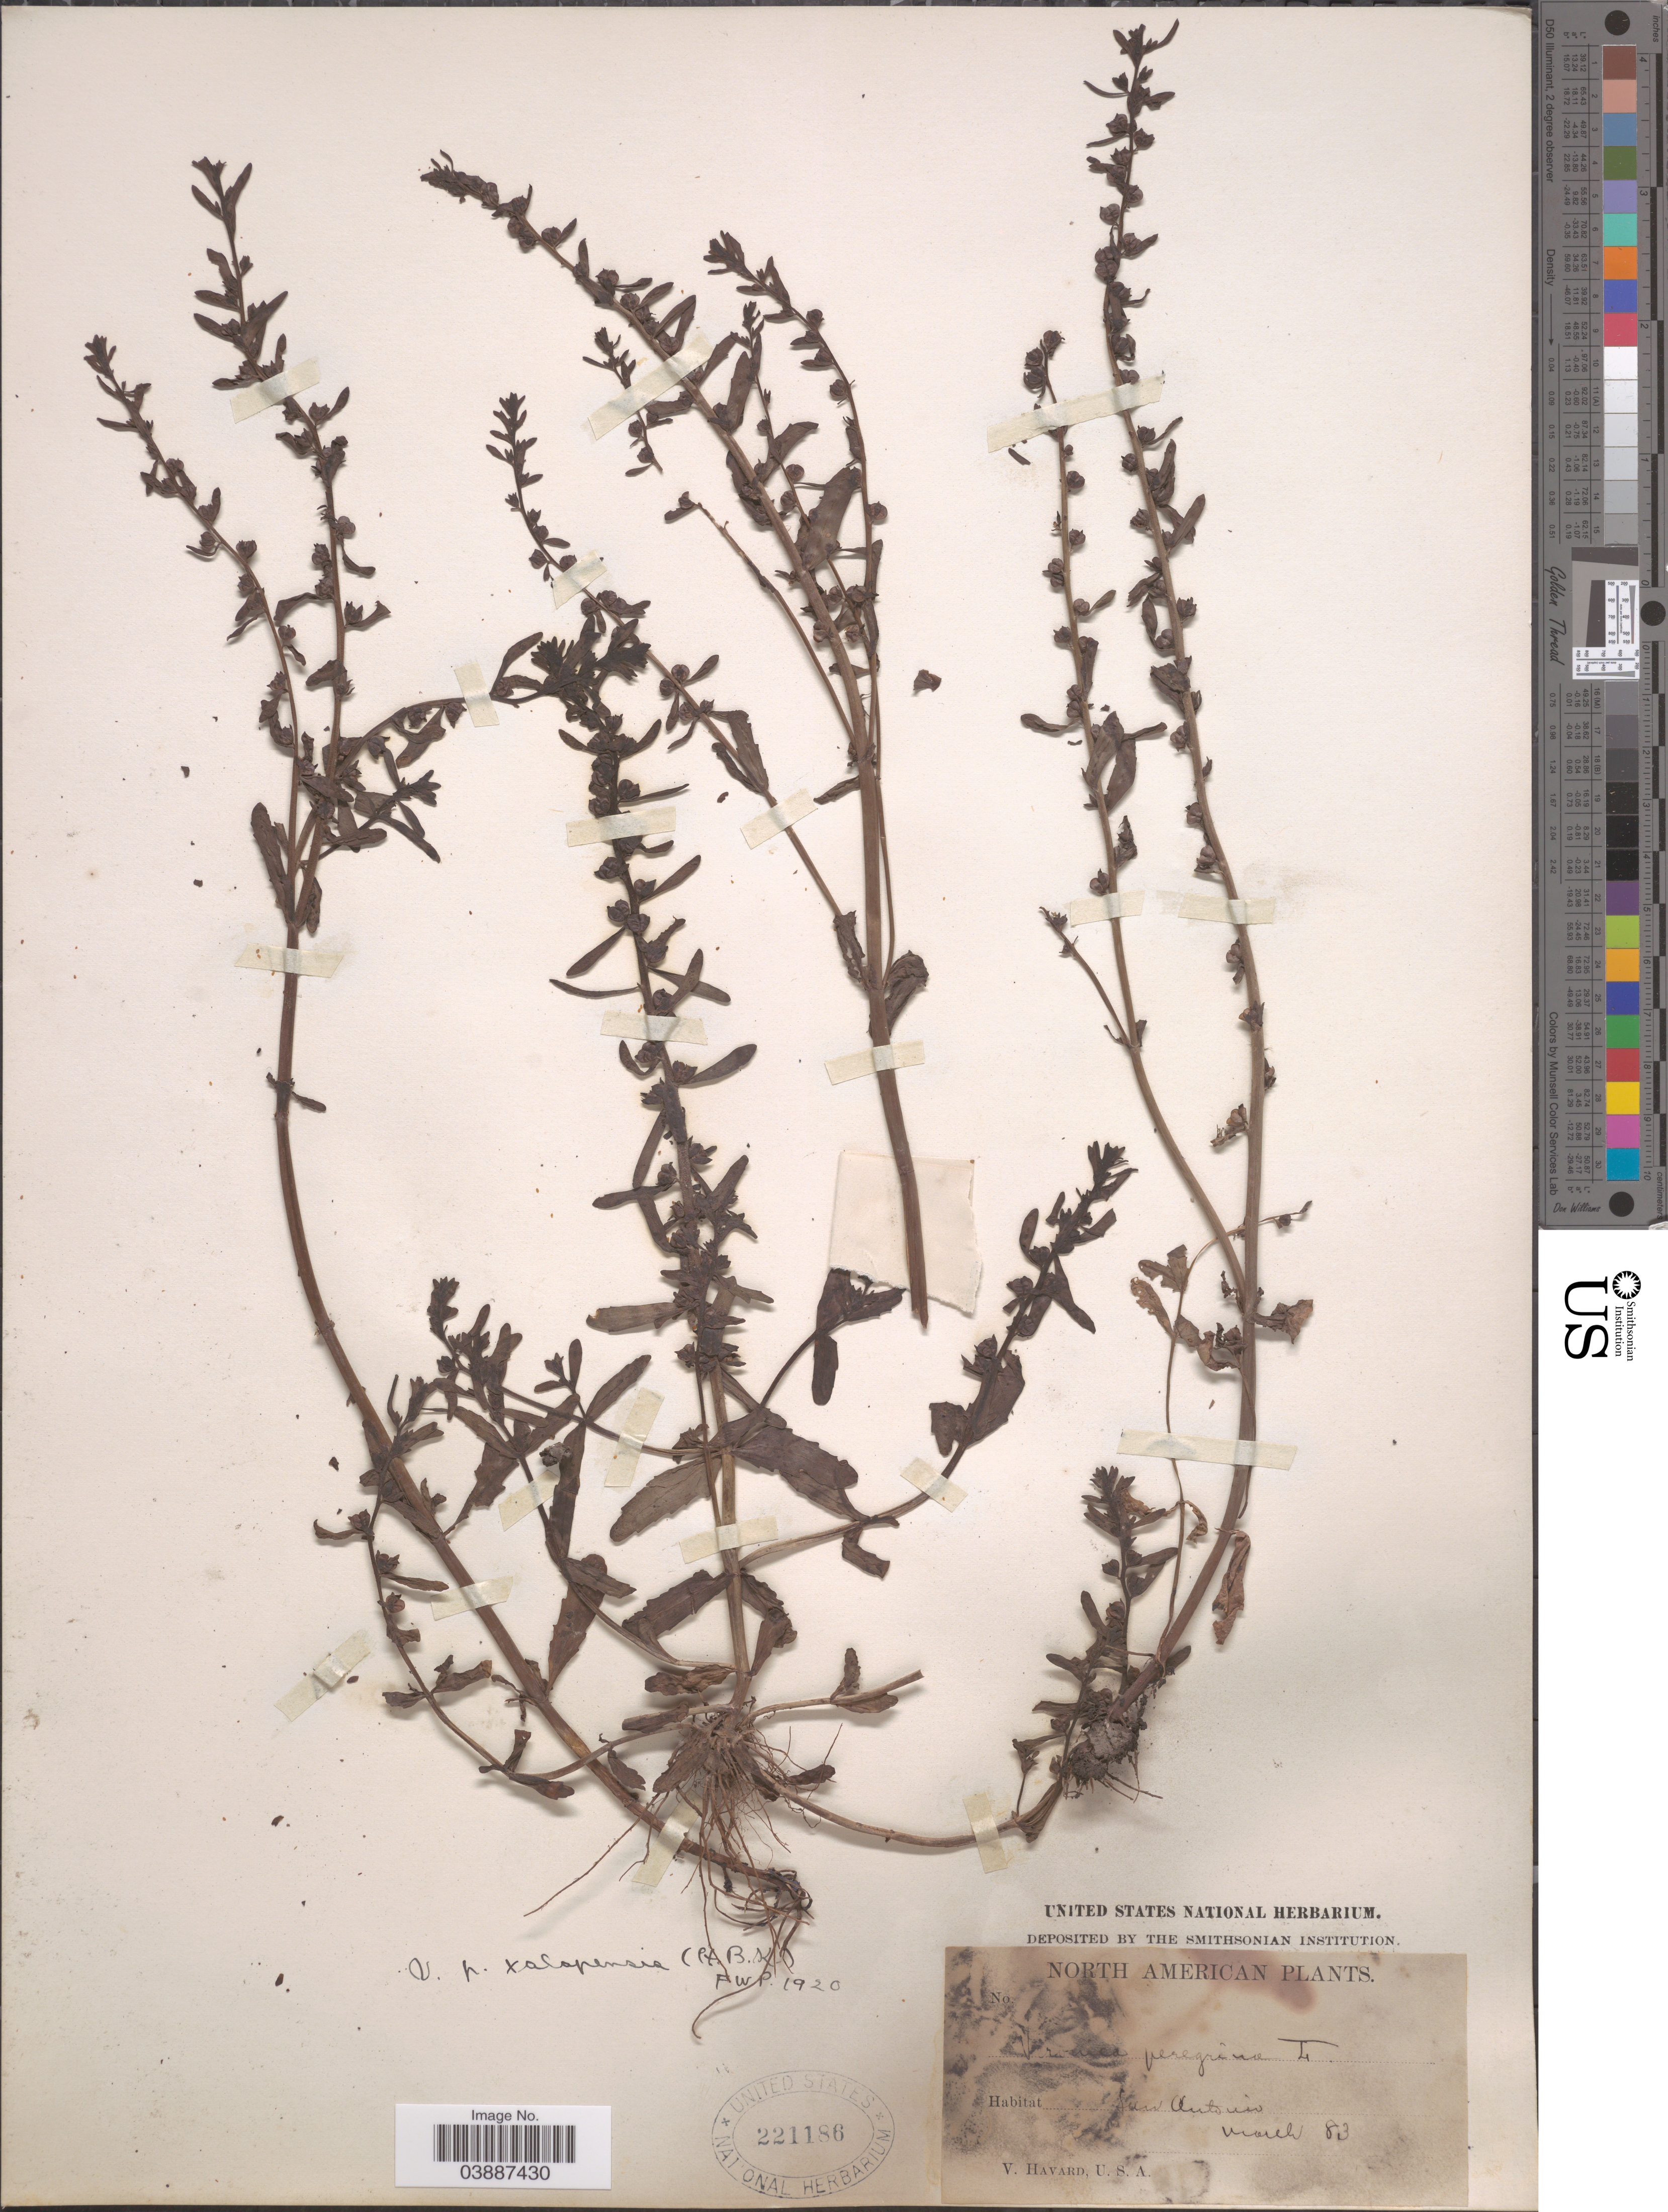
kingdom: Plantae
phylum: Tracheophyta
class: Magnoliopsida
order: Lamiales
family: Plantaginaceae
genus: Veronica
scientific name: Veronica peregrina var. xalapensis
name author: Kunth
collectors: V. Havard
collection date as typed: Transcribed d/m/y: /3/83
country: United States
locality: San Antonio.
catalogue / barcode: US 221186